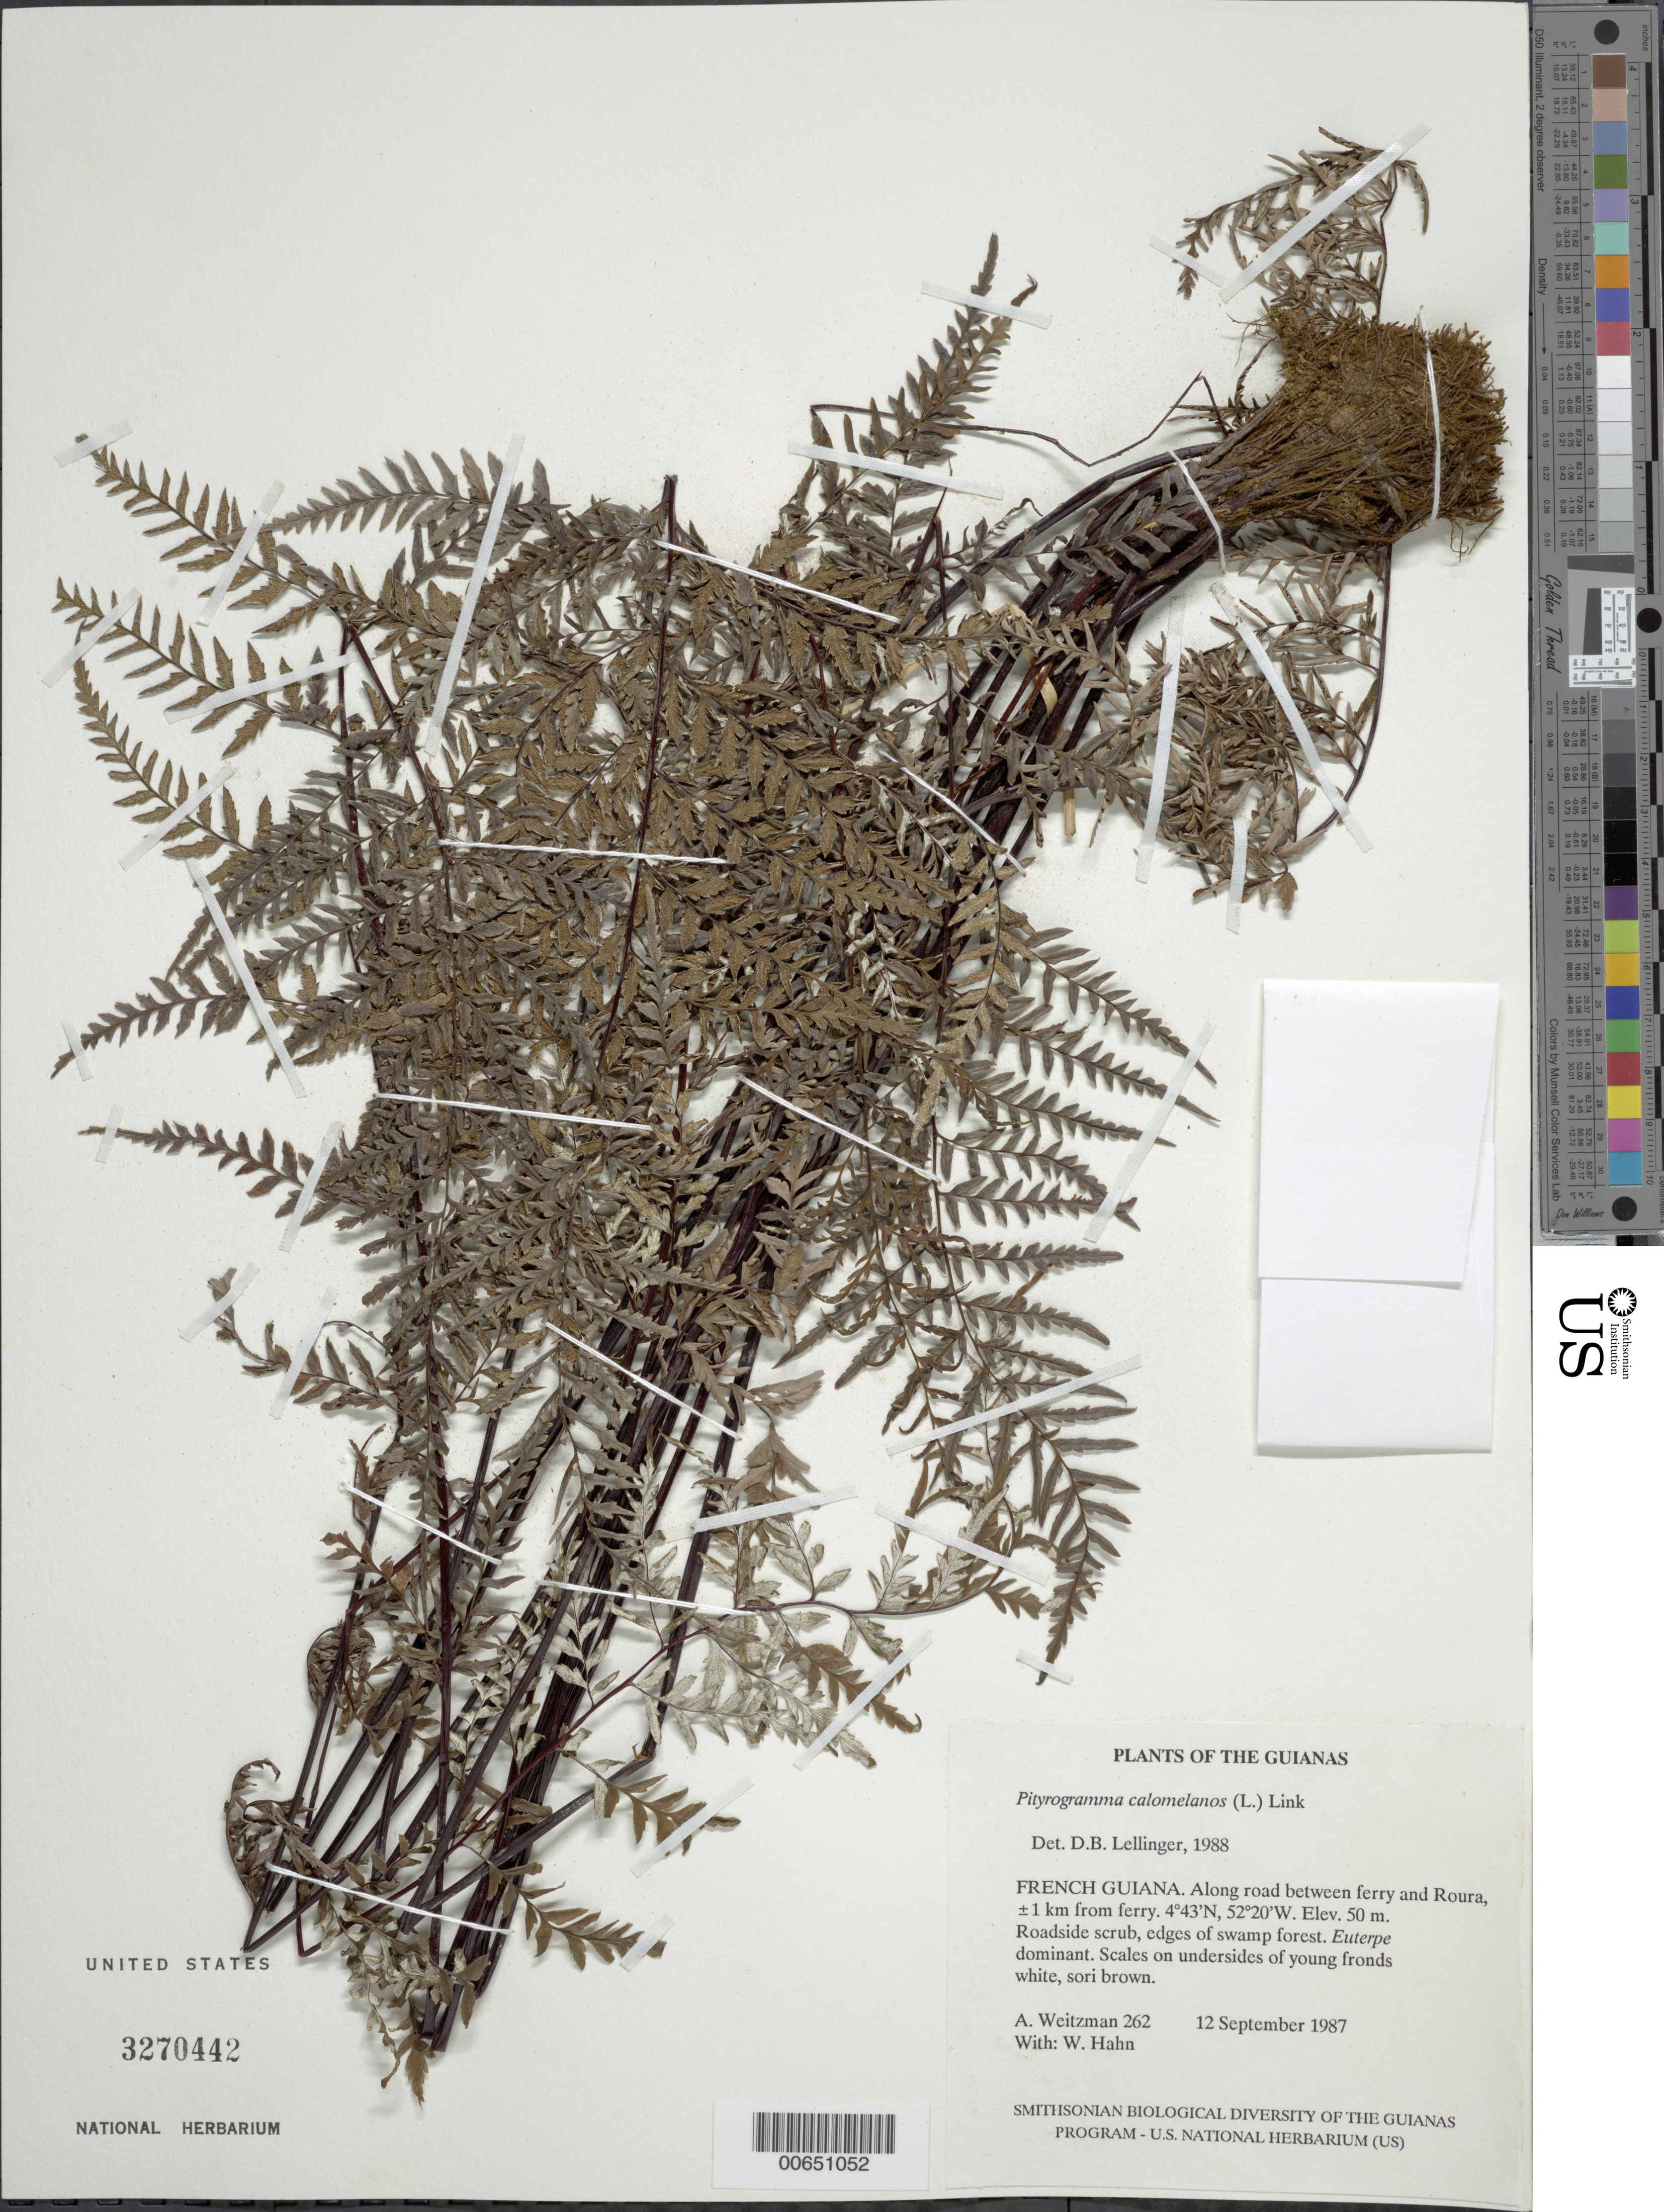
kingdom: Plantae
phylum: Tracheophyta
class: Polypodiopsida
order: Polypodiales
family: Pteridaceae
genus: Pityrogramma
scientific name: Pityrogramma calomelanos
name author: (L.) Link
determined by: Lellinger, David B., (BOT), Smithsonian Institution - National Museum of Natural History (UNITED STATES)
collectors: A. L. Weitzman & W. Hahn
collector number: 262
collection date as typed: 12 September 1987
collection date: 1987-09-12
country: French Guiana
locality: Along road between ferry and Roura, ±1 km from ferry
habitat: Roadside scrub, edges of Swamp forestEuterpe dominant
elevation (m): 50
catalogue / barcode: US 3270442